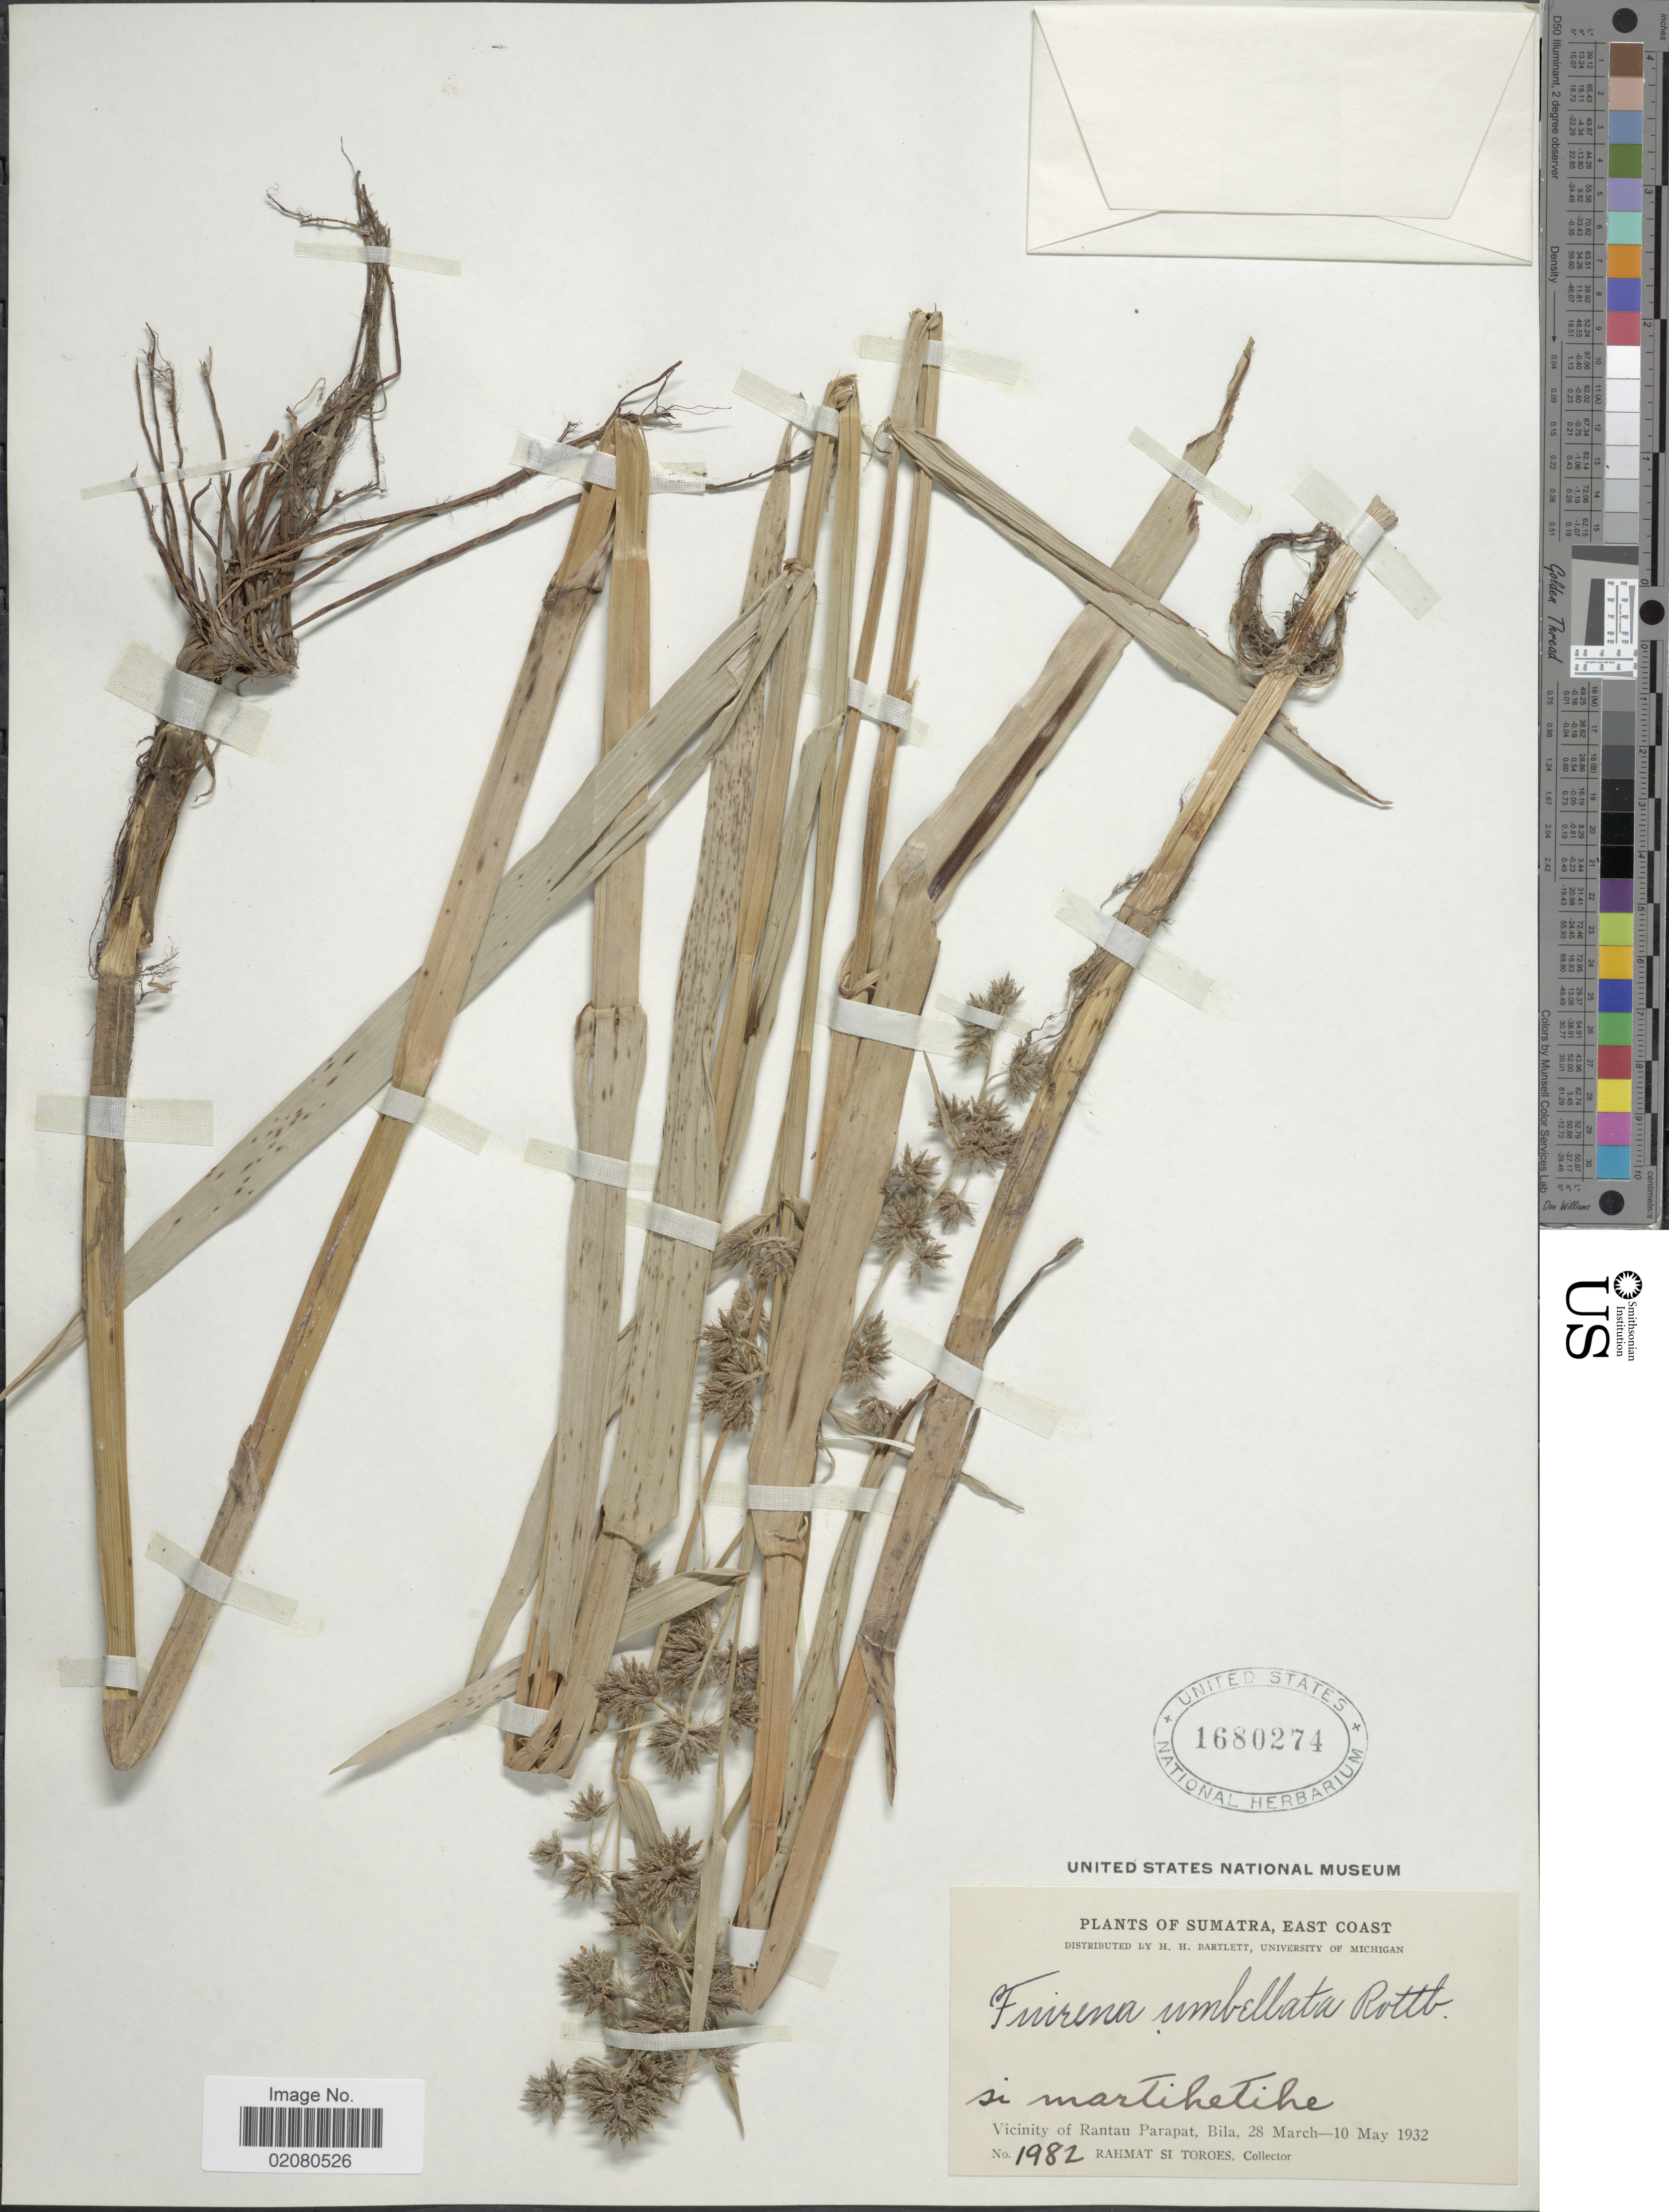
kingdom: Plantae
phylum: Tracheophyta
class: Liliopsida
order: Poales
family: Cyperaceae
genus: Fuirena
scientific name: Fuirena umbellata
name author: Rottb.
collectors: Rahmat Si Boeea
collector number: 1982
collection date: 1932-03-28/1932-05-10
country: Indonesia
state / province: Sumatra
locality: East Coast, si martihetihe, Vicinity of Rantau Parapat, Bila.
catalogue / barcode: US 1680274